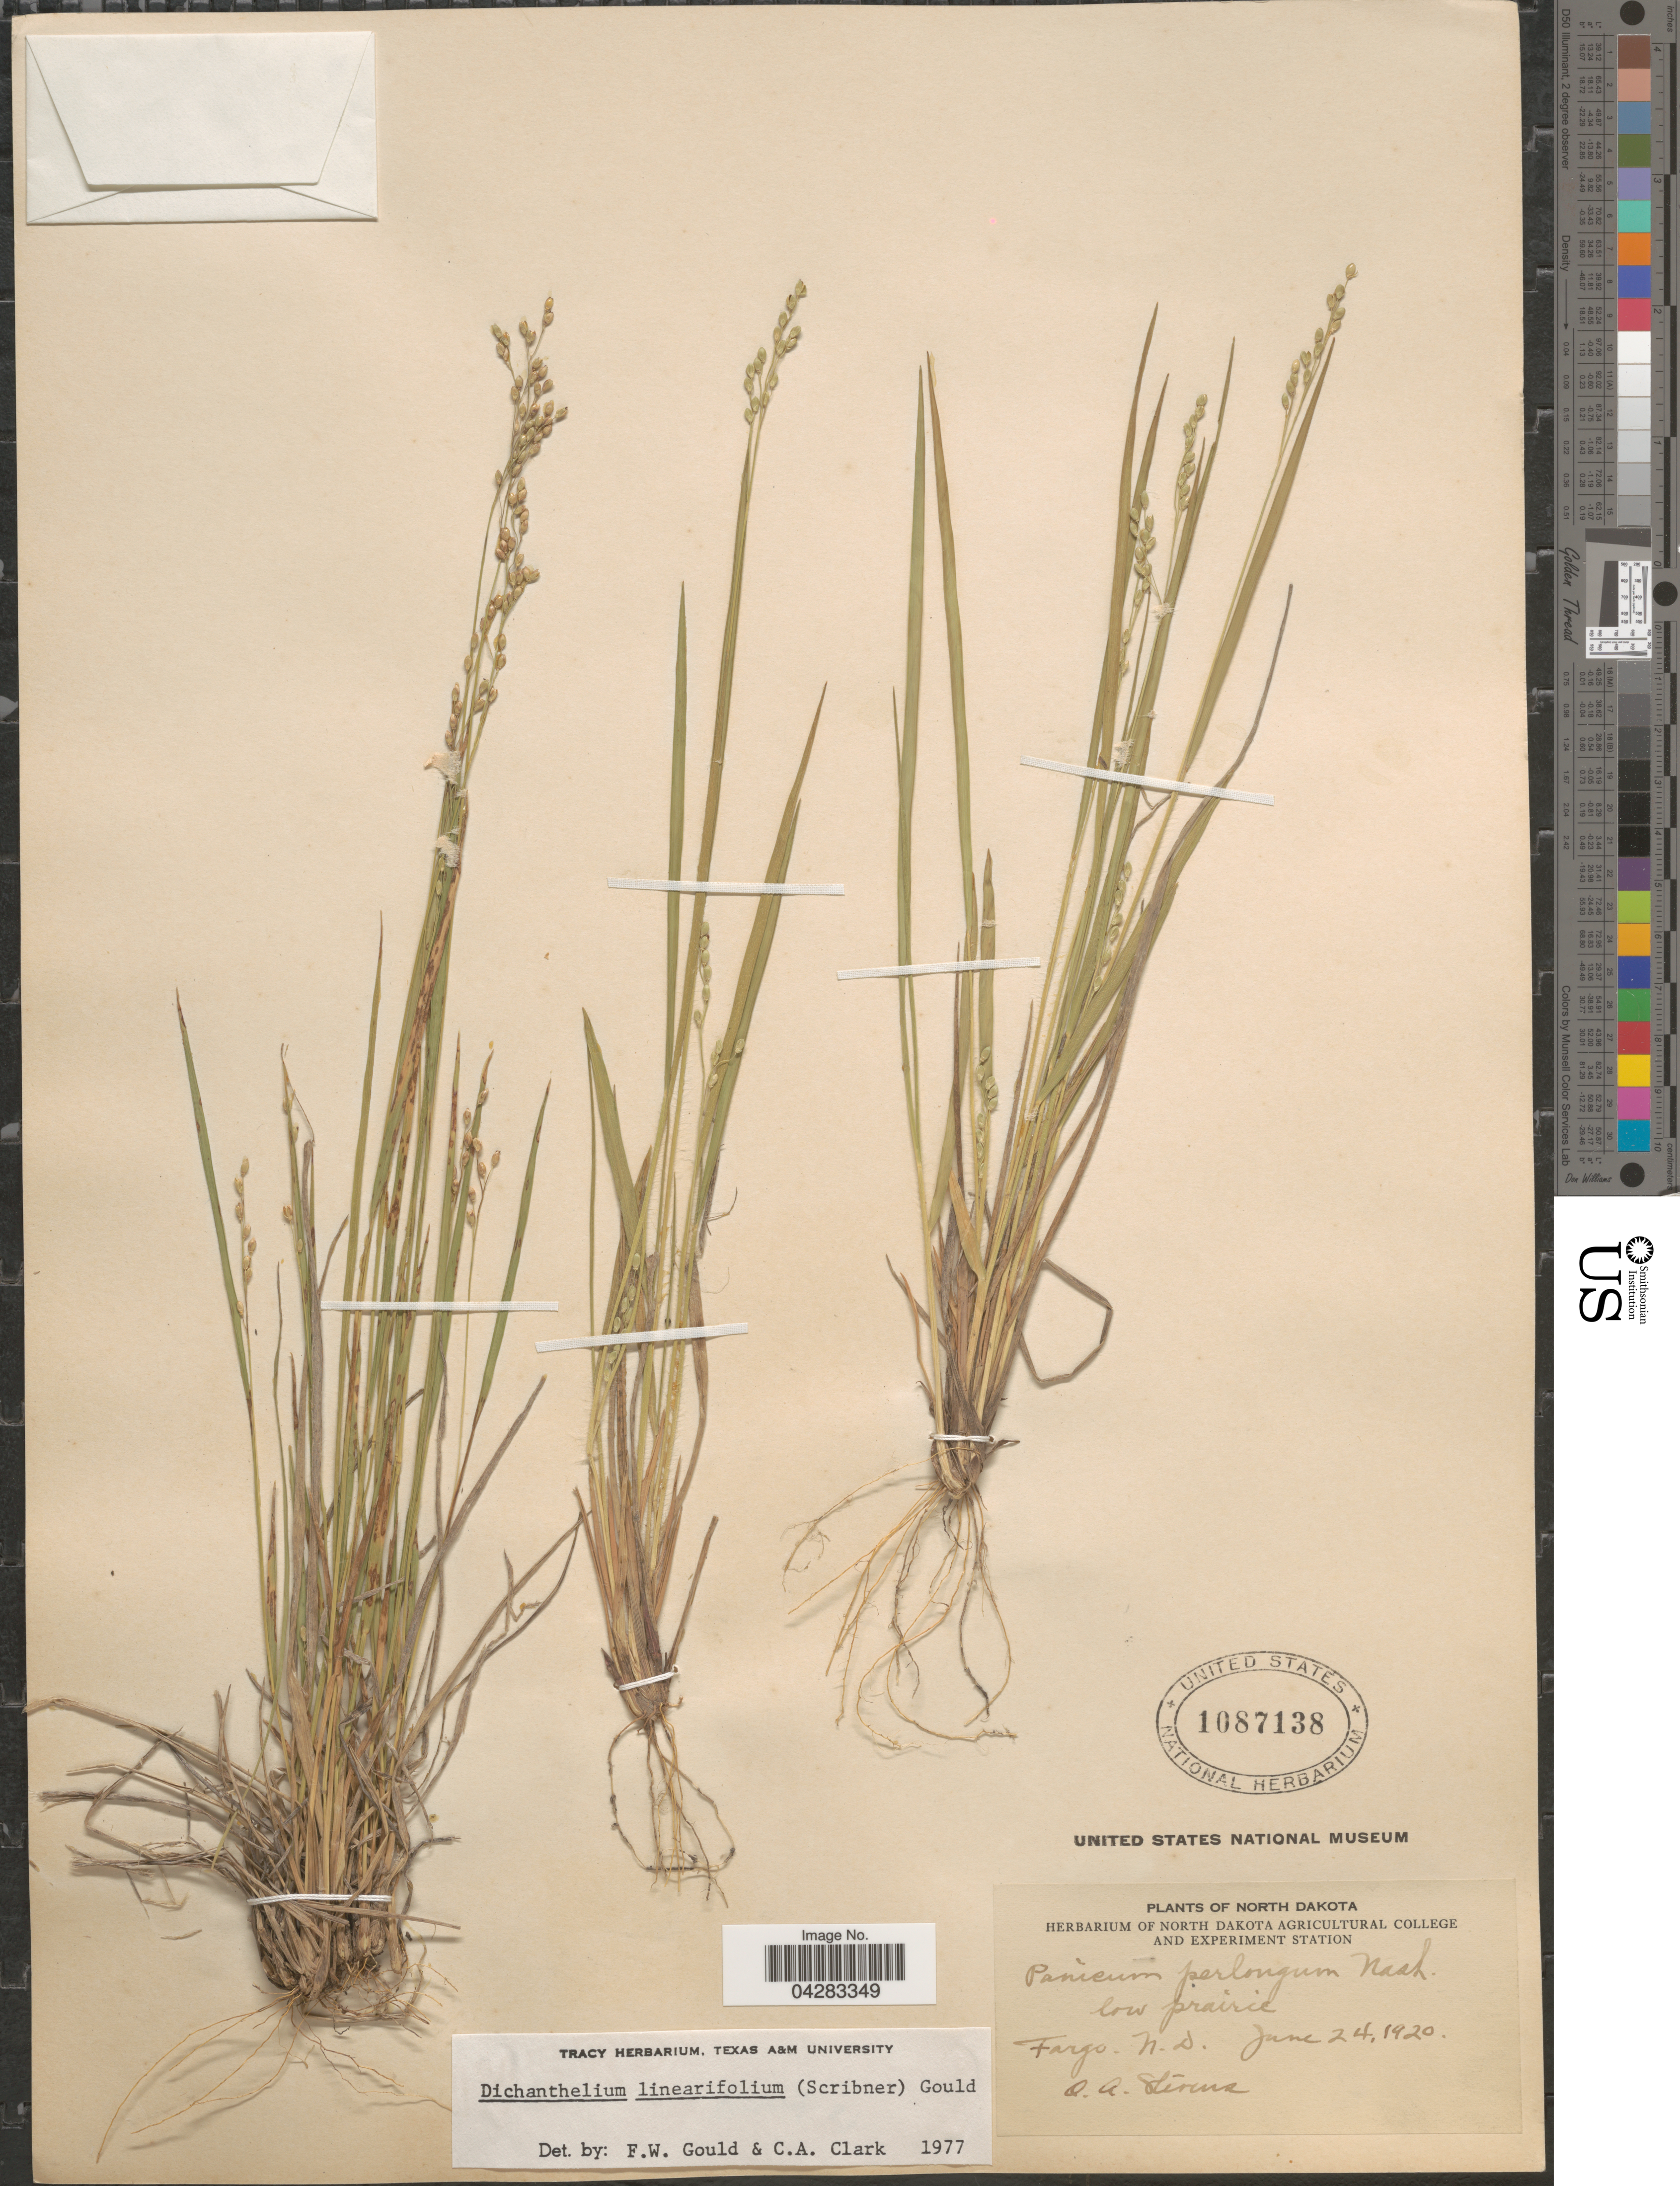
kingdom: Plantae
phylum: Tracheophyta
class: Liliopsida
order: Poales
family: Poaceae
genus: Dichanthelium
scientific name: Dichanthelium linearifolium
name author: (Scribn.) Gould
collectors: O. A. Stevens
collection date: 1920-06-24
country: United States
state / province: North Dakota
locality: Fargo.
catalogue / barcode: US 1087138